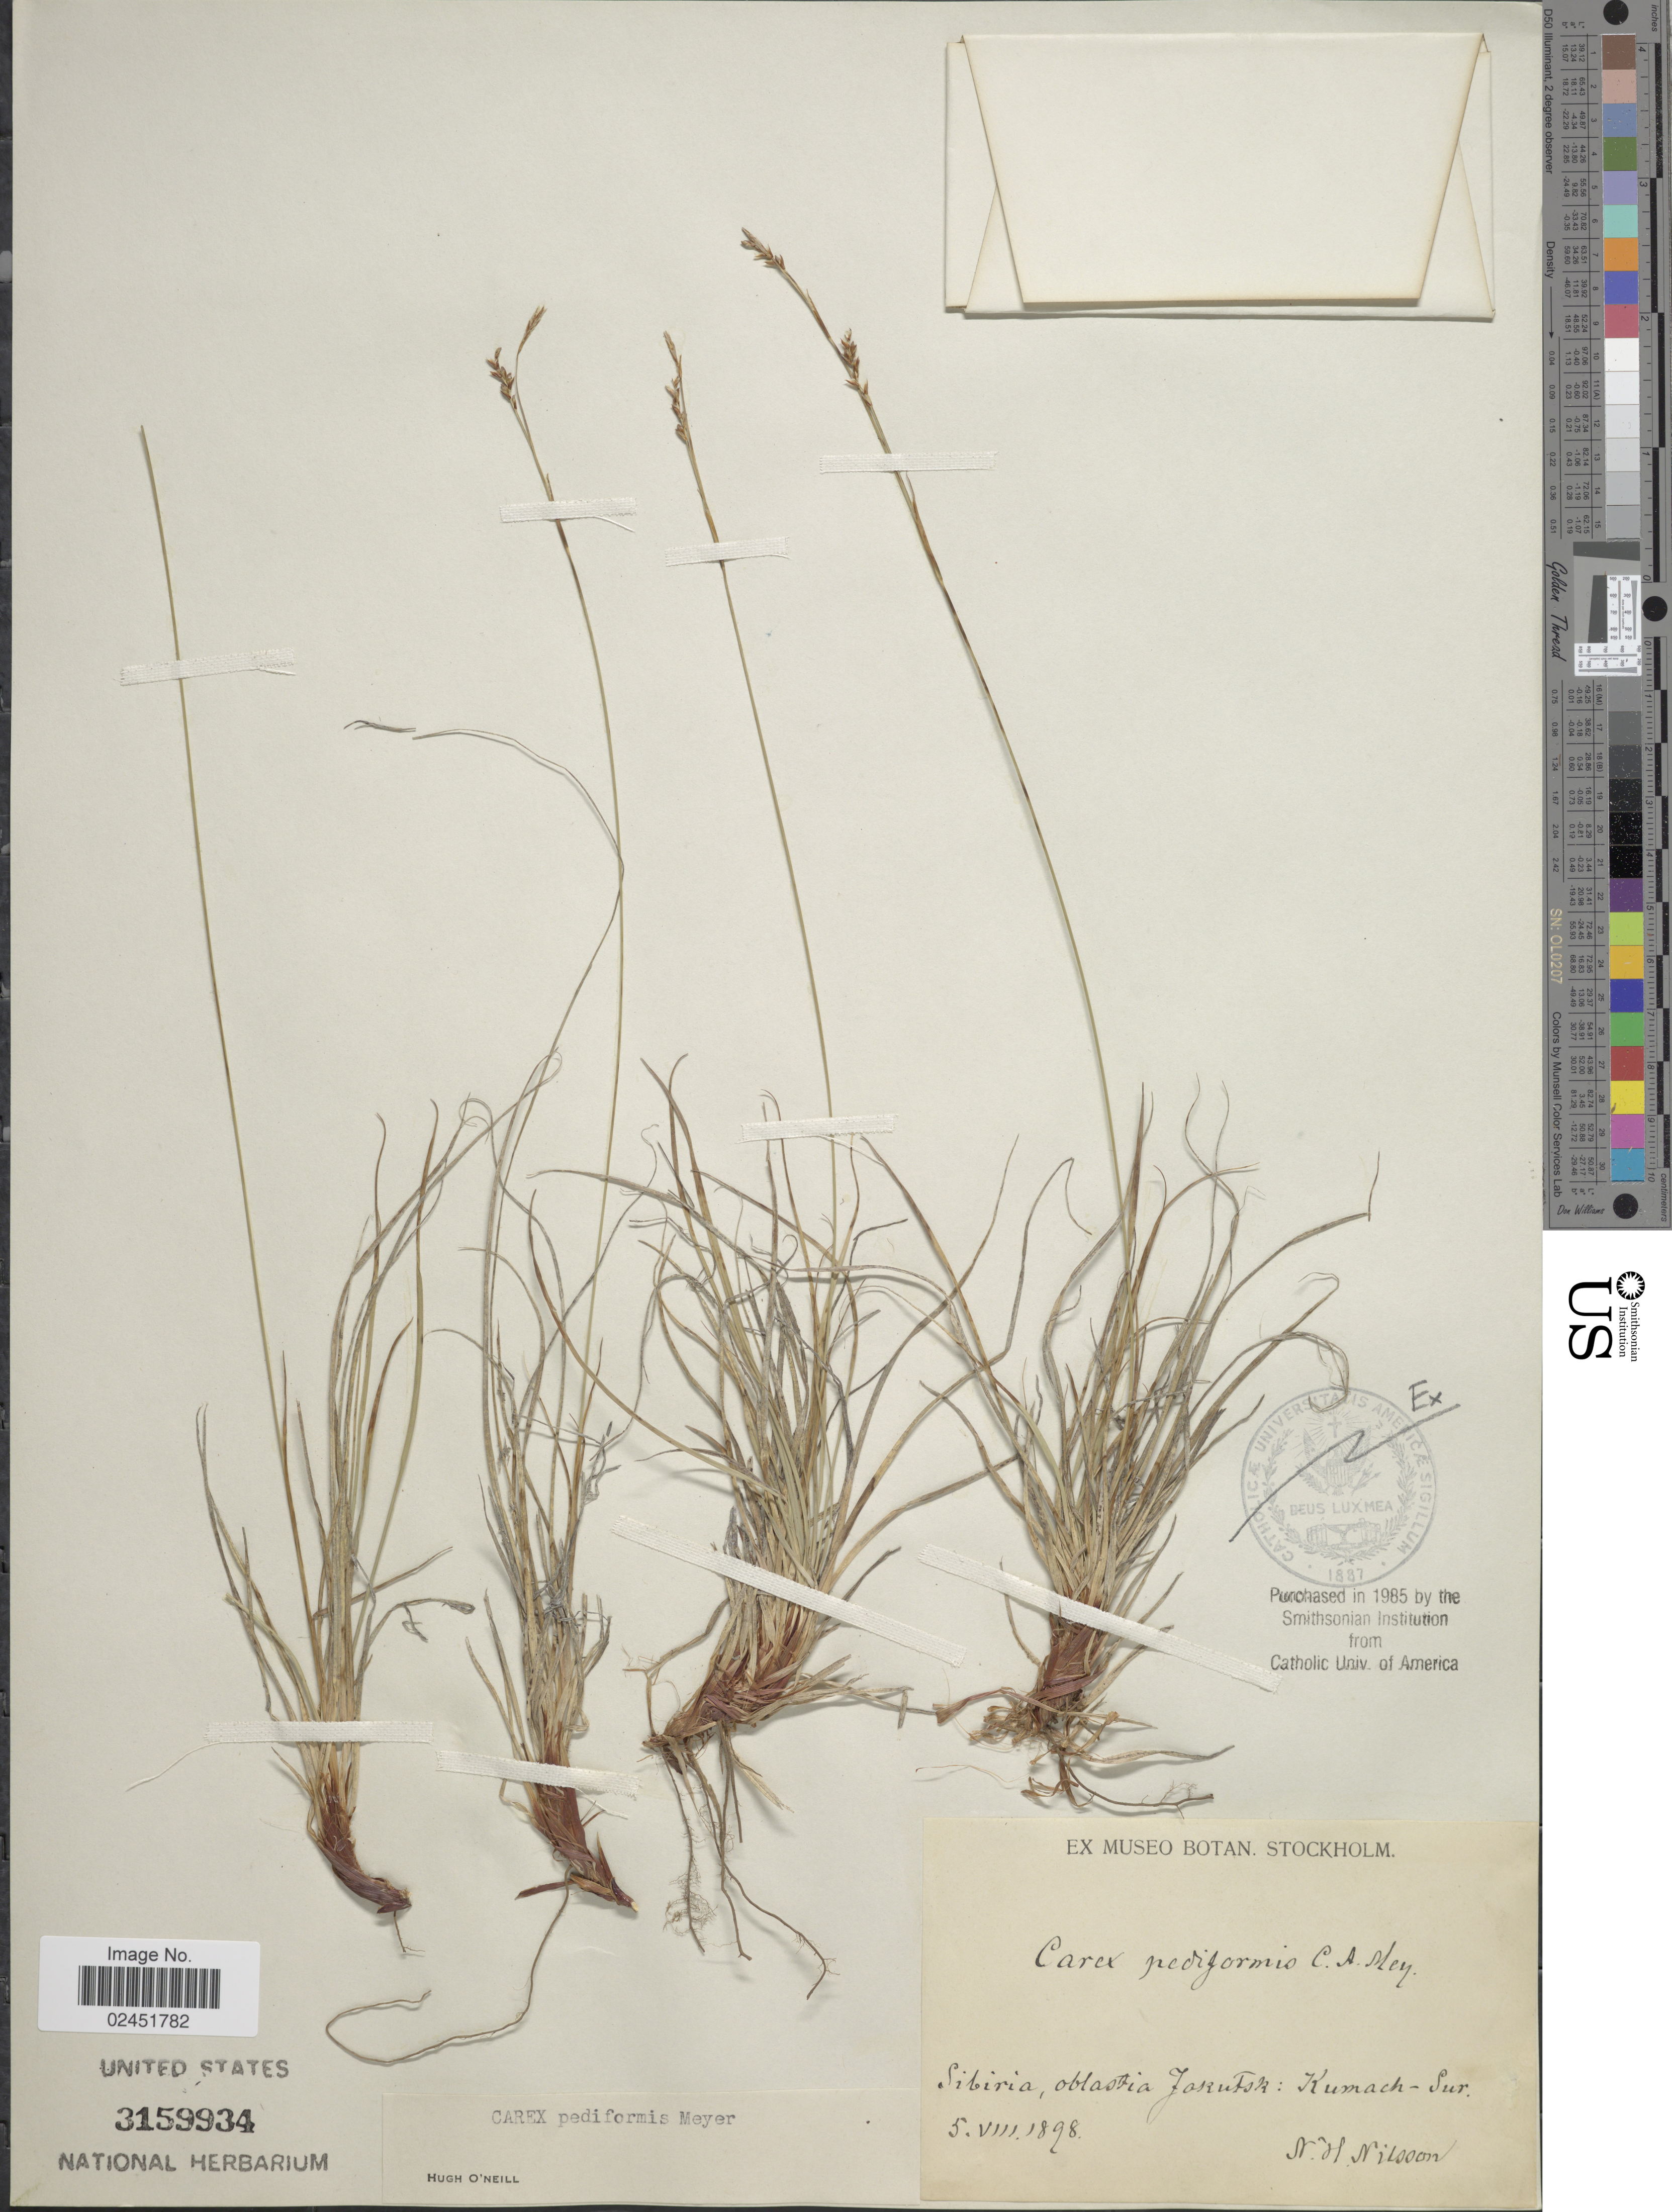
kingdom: Plantae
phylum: Tracheophyta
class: Liliopsida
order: Poales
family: Cyperaceae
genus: Carex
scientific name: Carex pediformis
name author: C.A. Mey.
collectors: N. H. Nilsson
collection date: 1898-08-05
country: Russian Federation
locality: Sibiria, oblastia Jakutsk: Kumach-Sur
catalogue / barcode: US 3159934